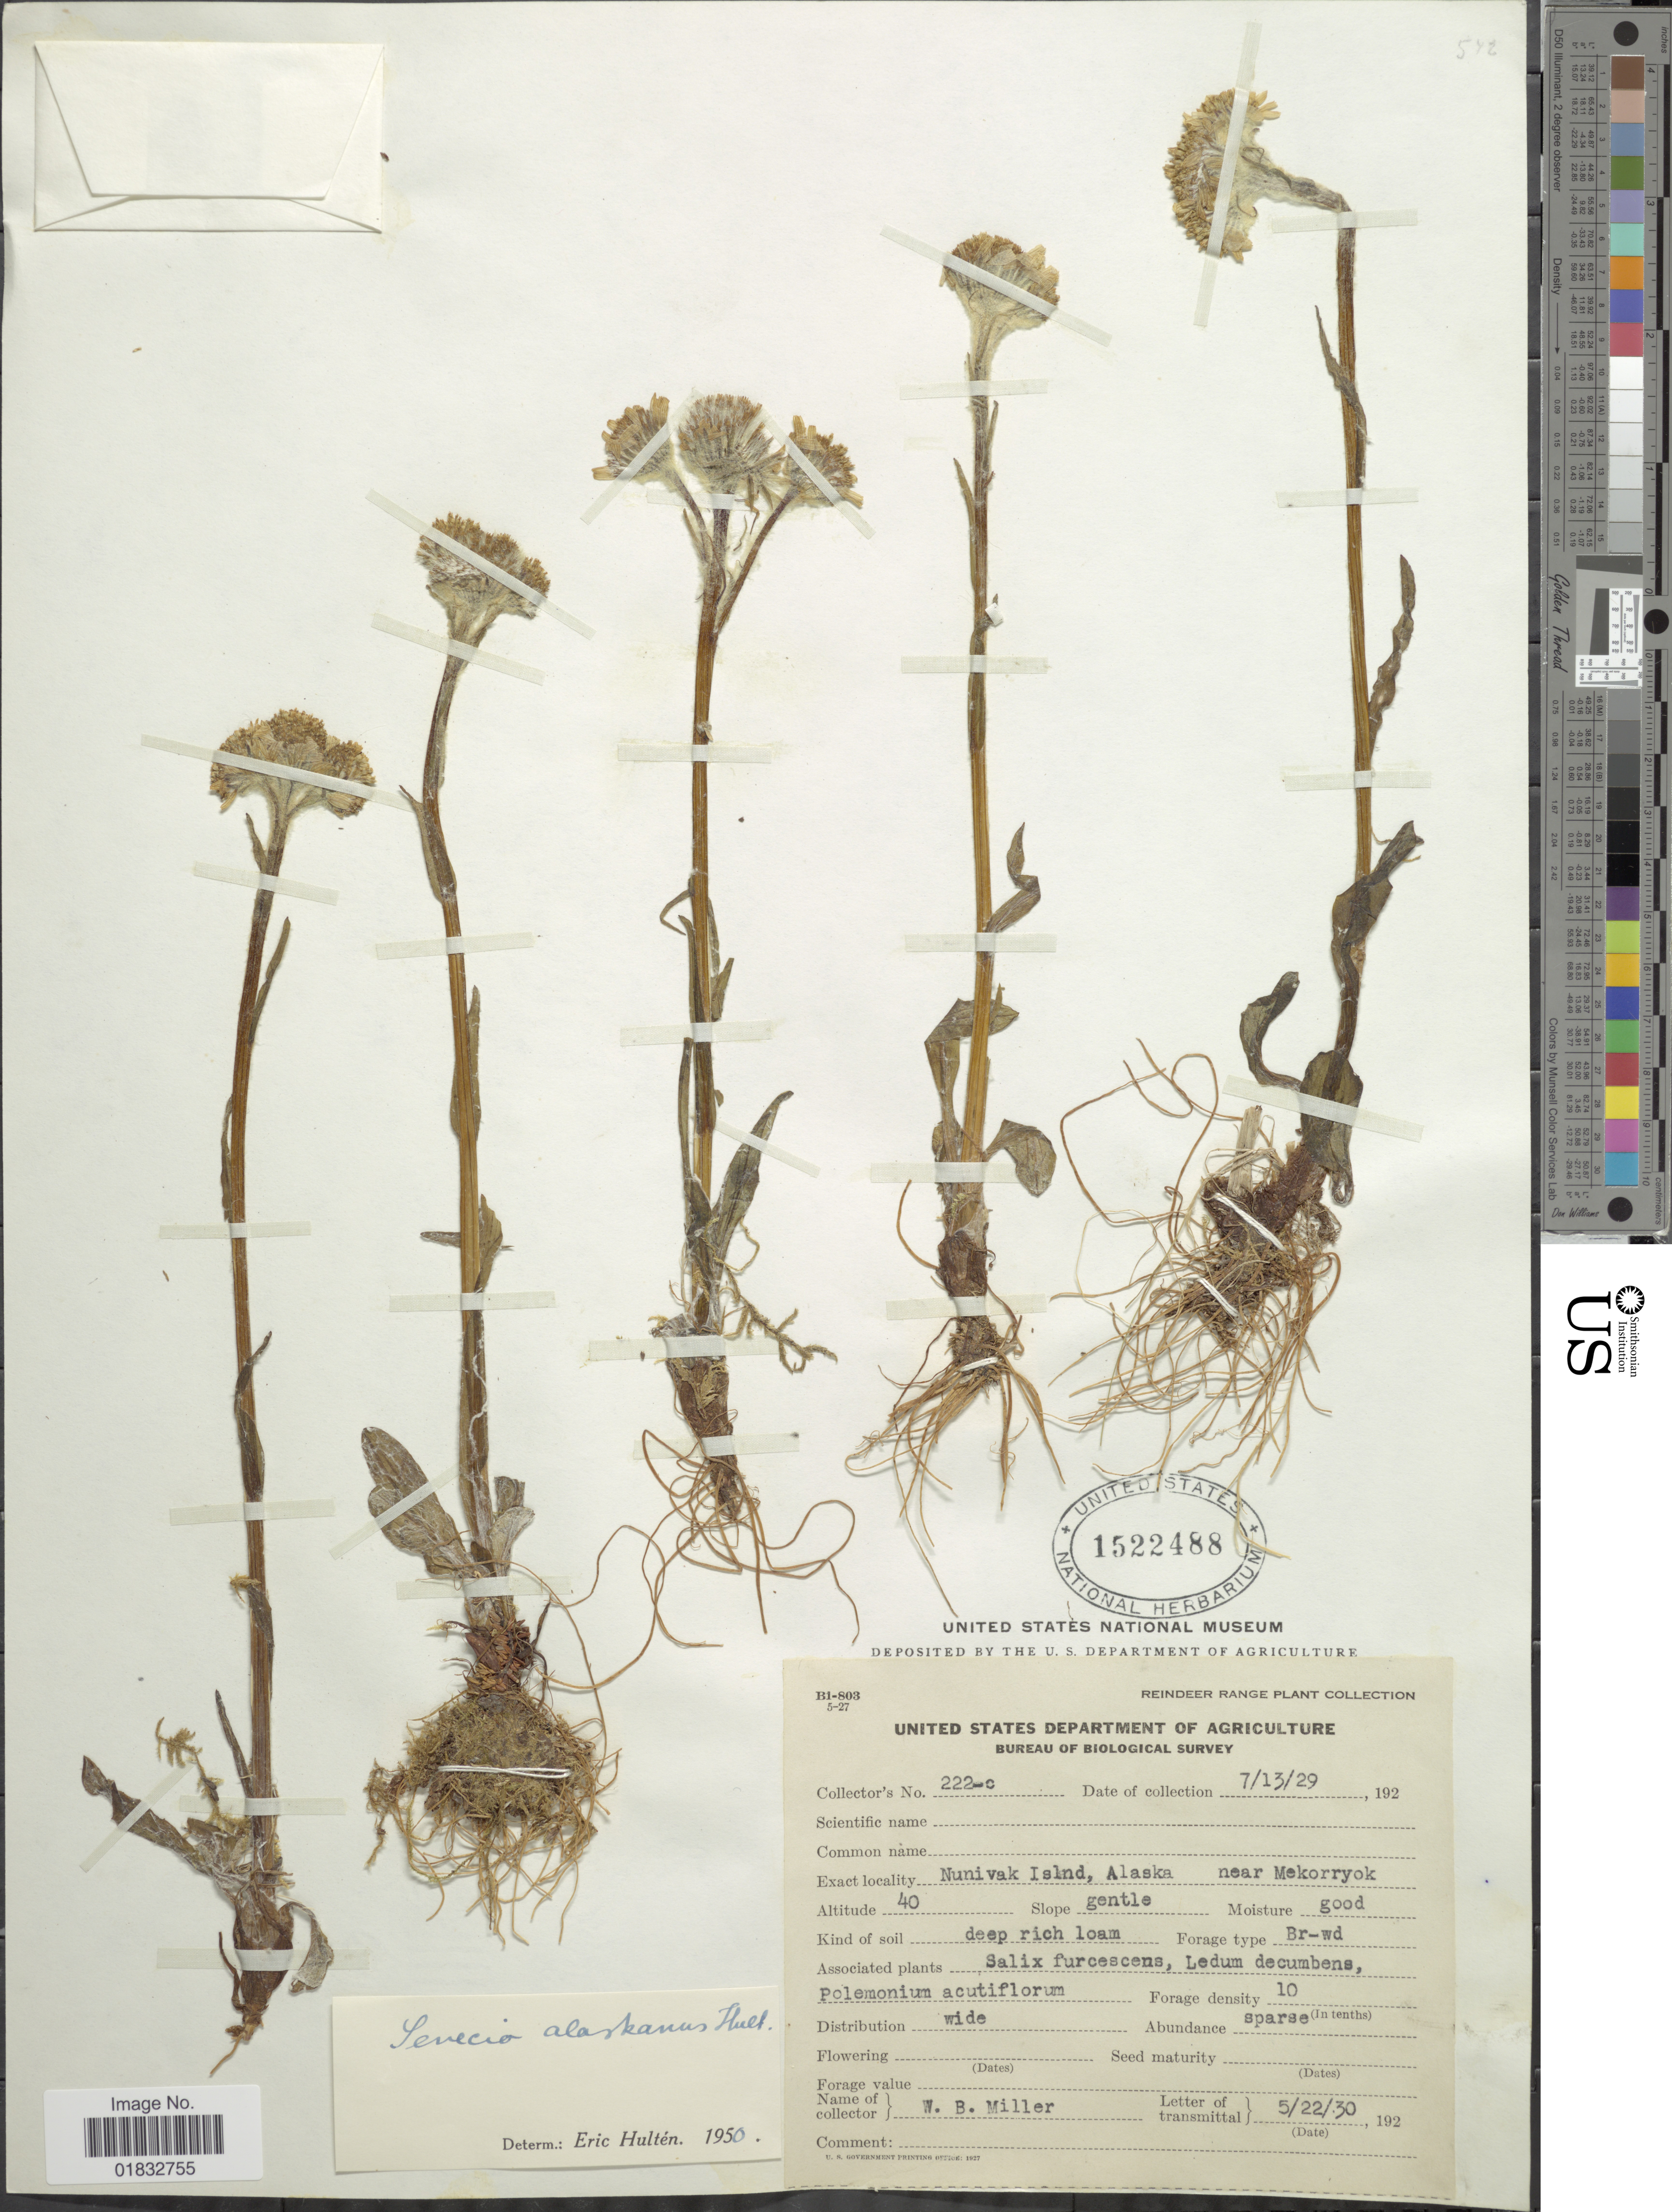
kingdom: Plantae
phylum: Tracheophyta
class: Magnoliopsida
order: Asterales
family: Asteraceae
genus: Tephroseris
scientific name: Tephroseris yukonensis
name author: (A.E. Porsild) Holub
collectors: W. Miller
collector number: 222-c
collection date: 1929-07-13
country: United States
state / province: Alaska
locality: Nunivak Island, near Mekorryok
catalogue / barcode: US 1522488